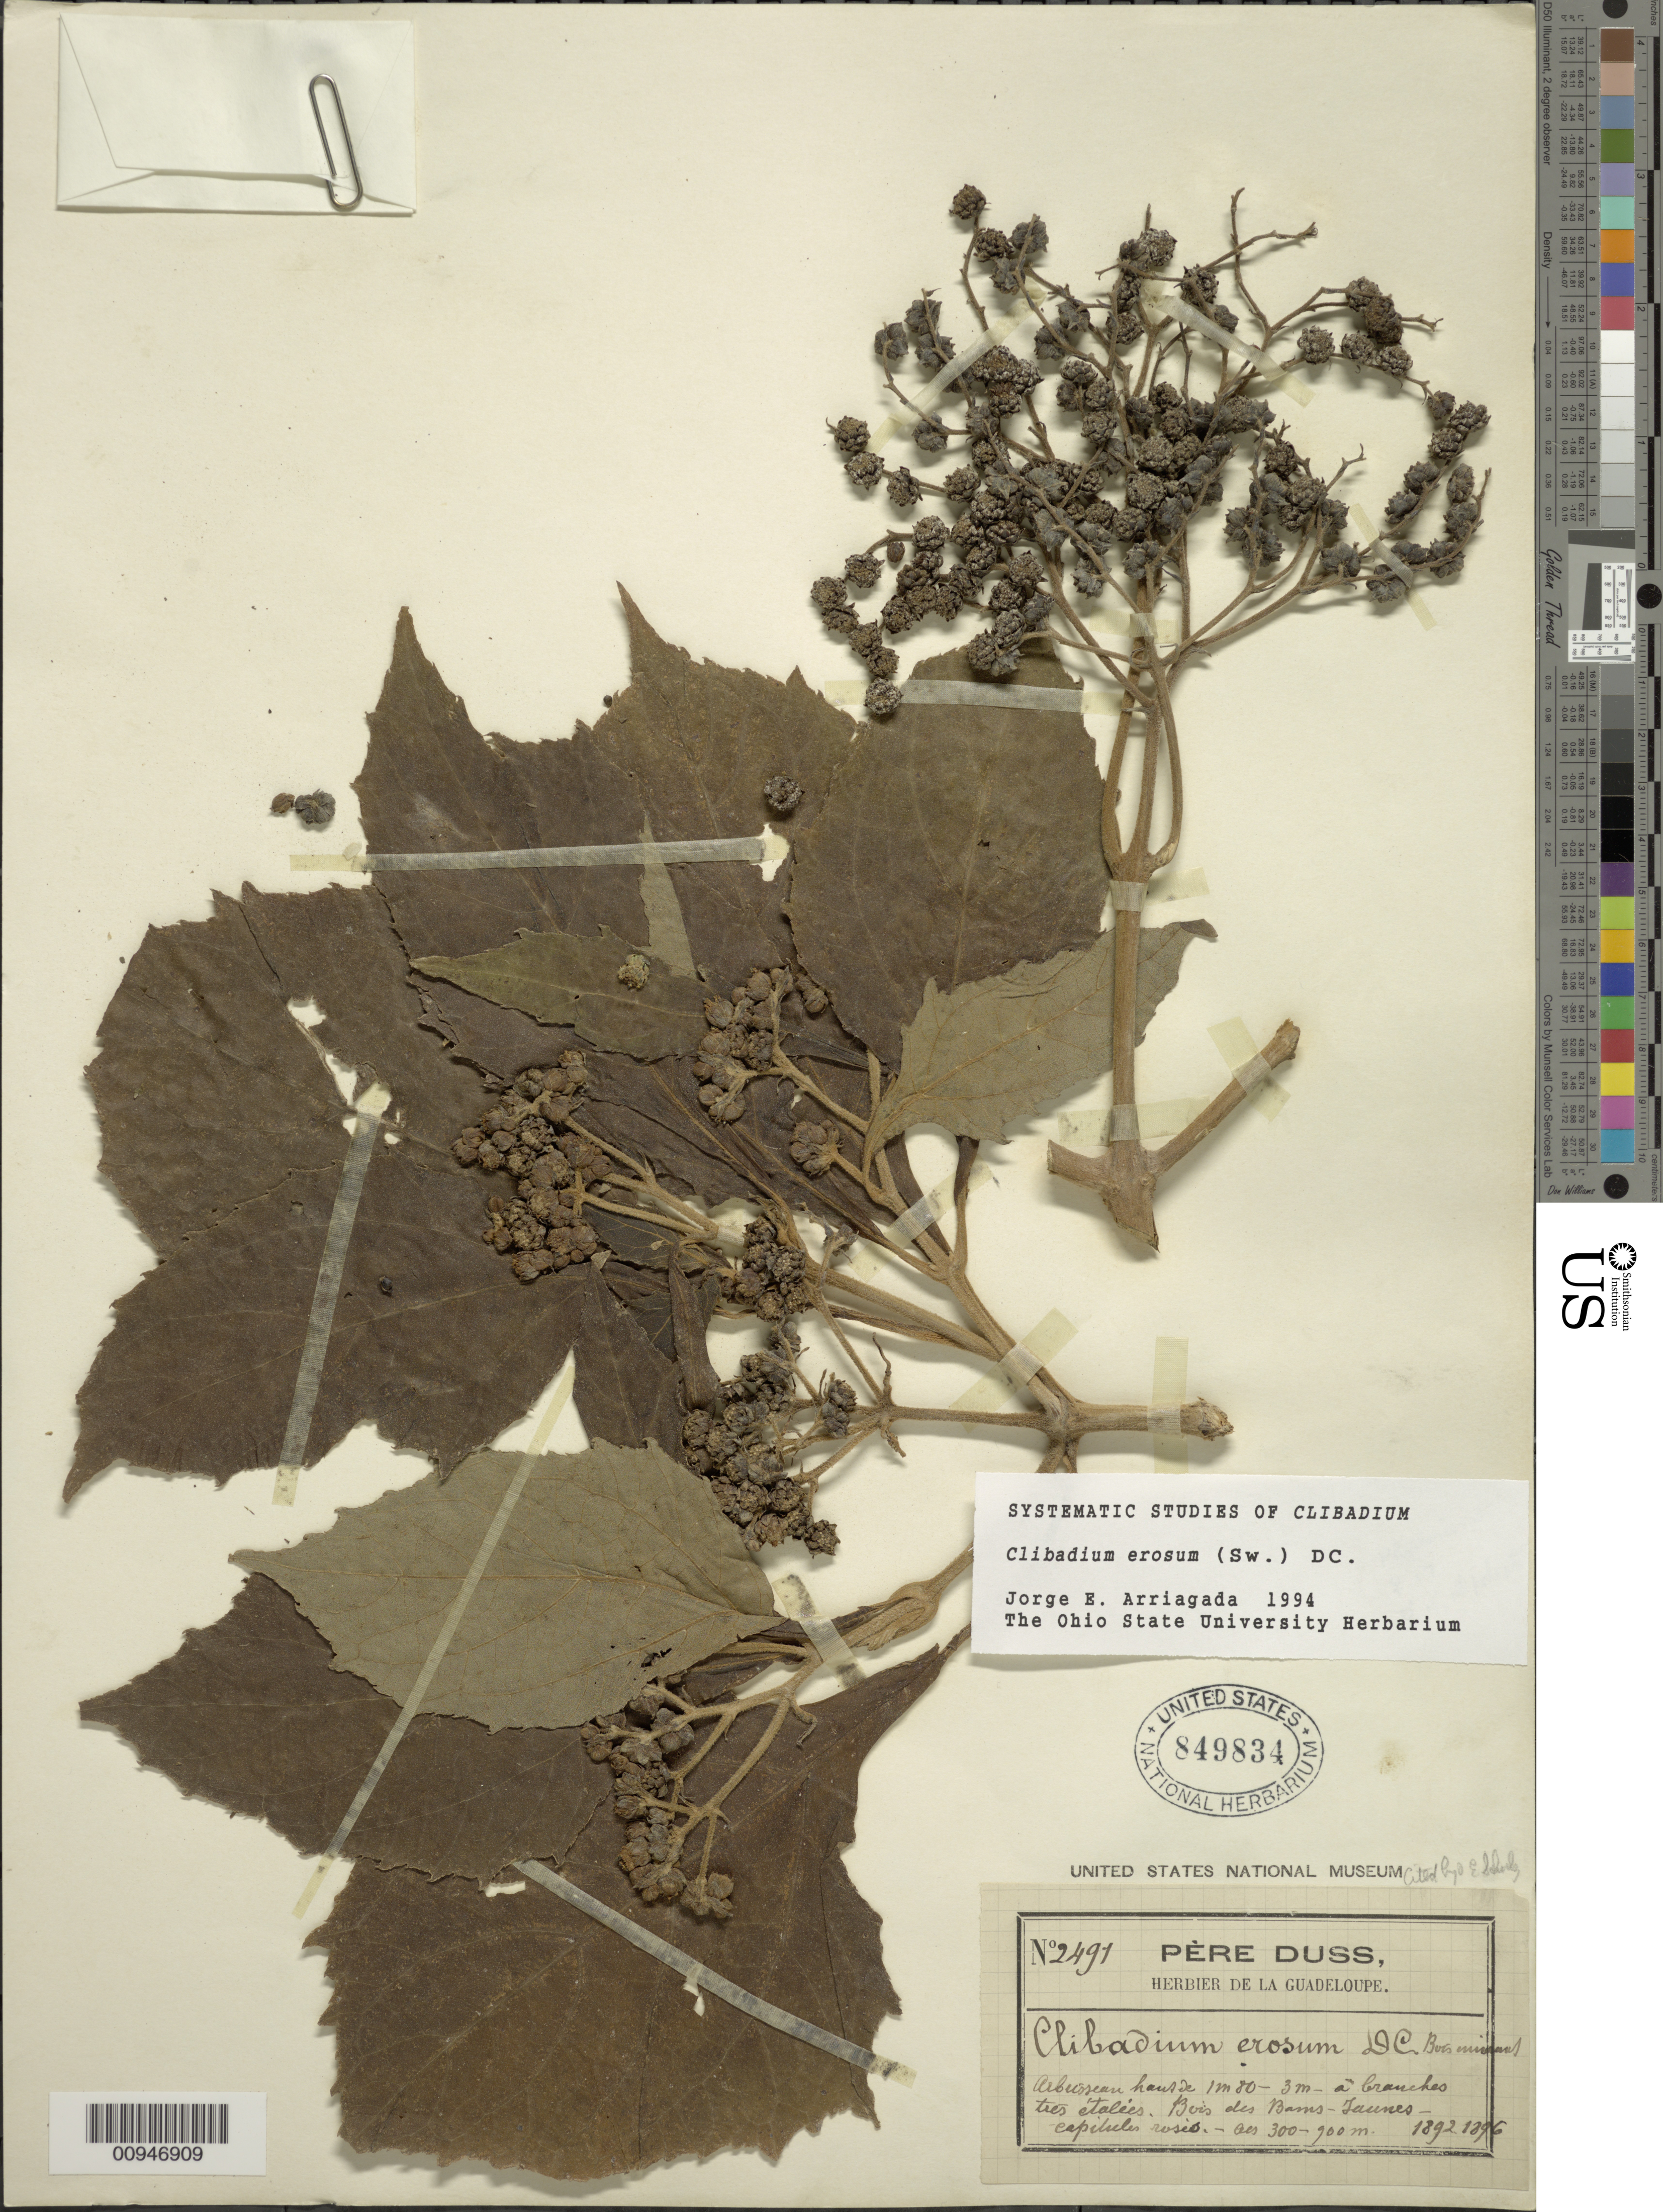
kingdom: Plantae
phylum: Tracheophyta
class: Magnoliopsida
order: Asterales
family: Asteraceae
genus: Clibadium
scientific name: Clibadium erosum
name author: (Sw.) DC.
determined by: Arriagada, J. E.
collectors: Père Duss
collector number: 2491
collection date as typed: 1892 to -- --- 1986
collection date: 1892/1986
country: Guadeloupe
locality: Bois des Bans Taunes (?)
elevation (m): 300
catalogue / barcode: US 849834